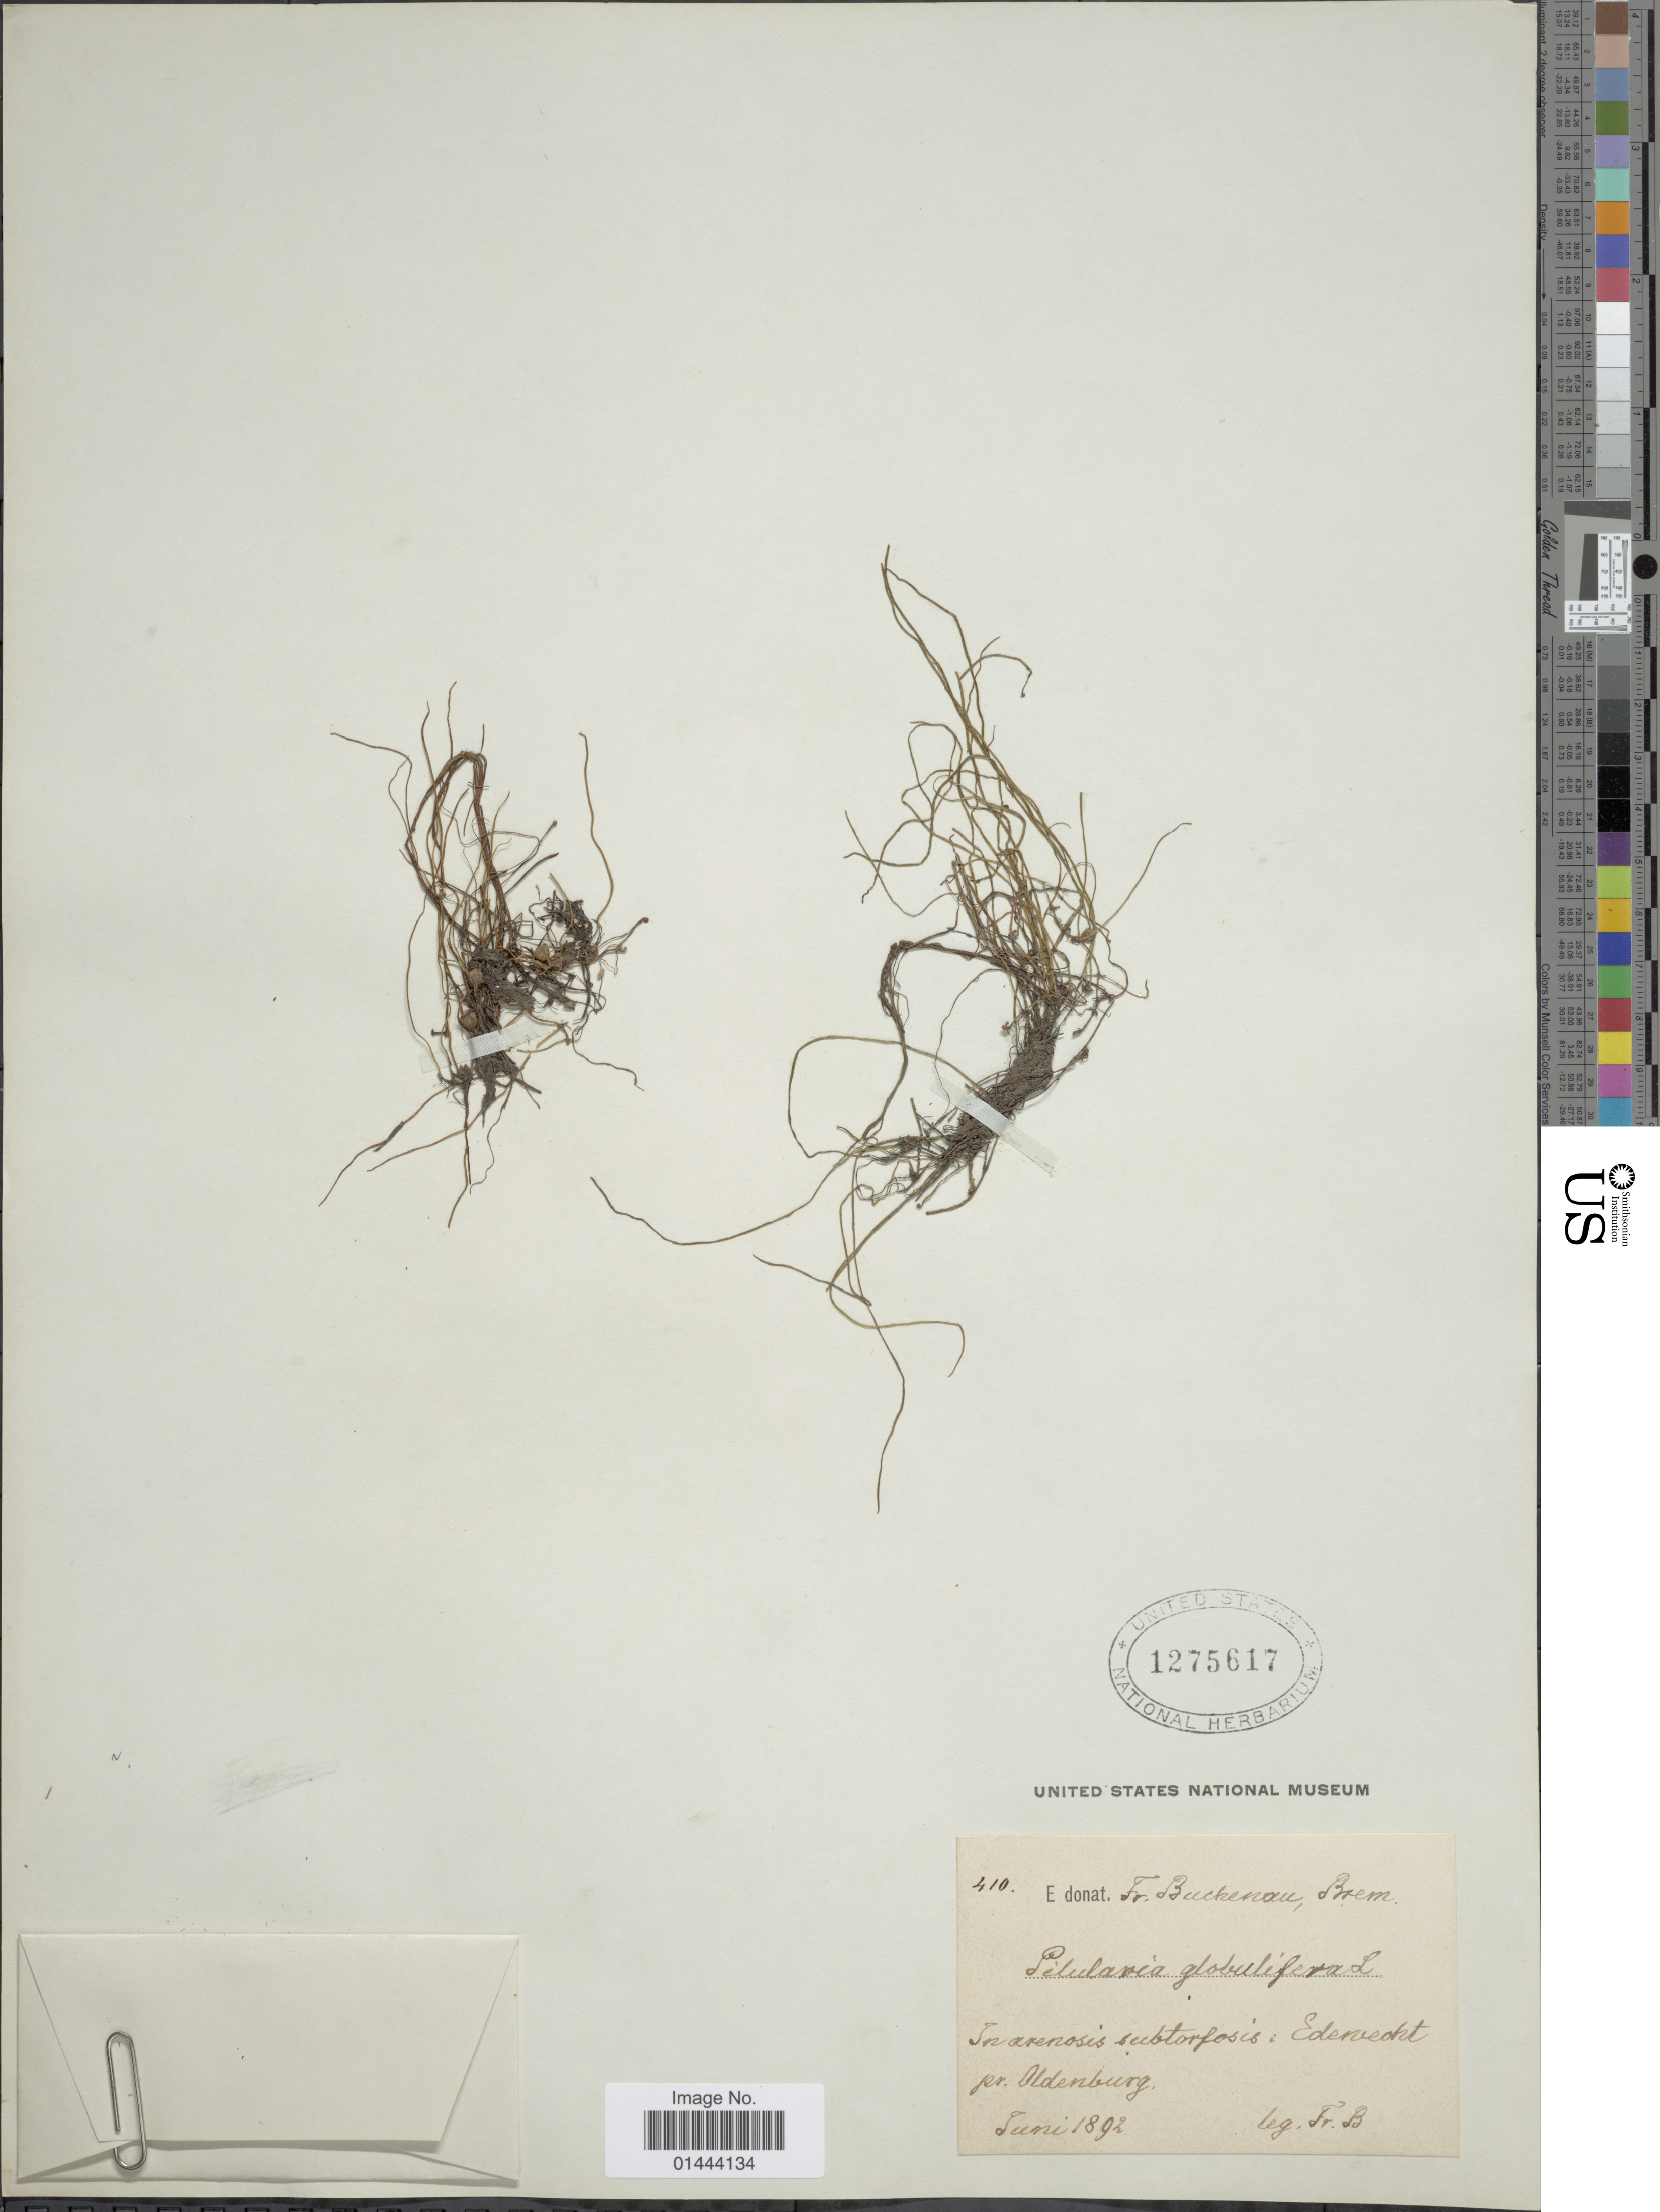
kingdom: Plantae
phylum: Tracheophyta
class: Polypodiopsida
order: Salviniales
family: Marsileaceae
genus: Pilularia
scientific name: Pilularia globulifera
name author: L.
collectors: F. Buchenau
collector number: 410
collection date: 1892-06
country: Germany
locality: In arenosis subtorfosis: Edervecht pr. Oldenburg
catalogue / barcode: US 1275617